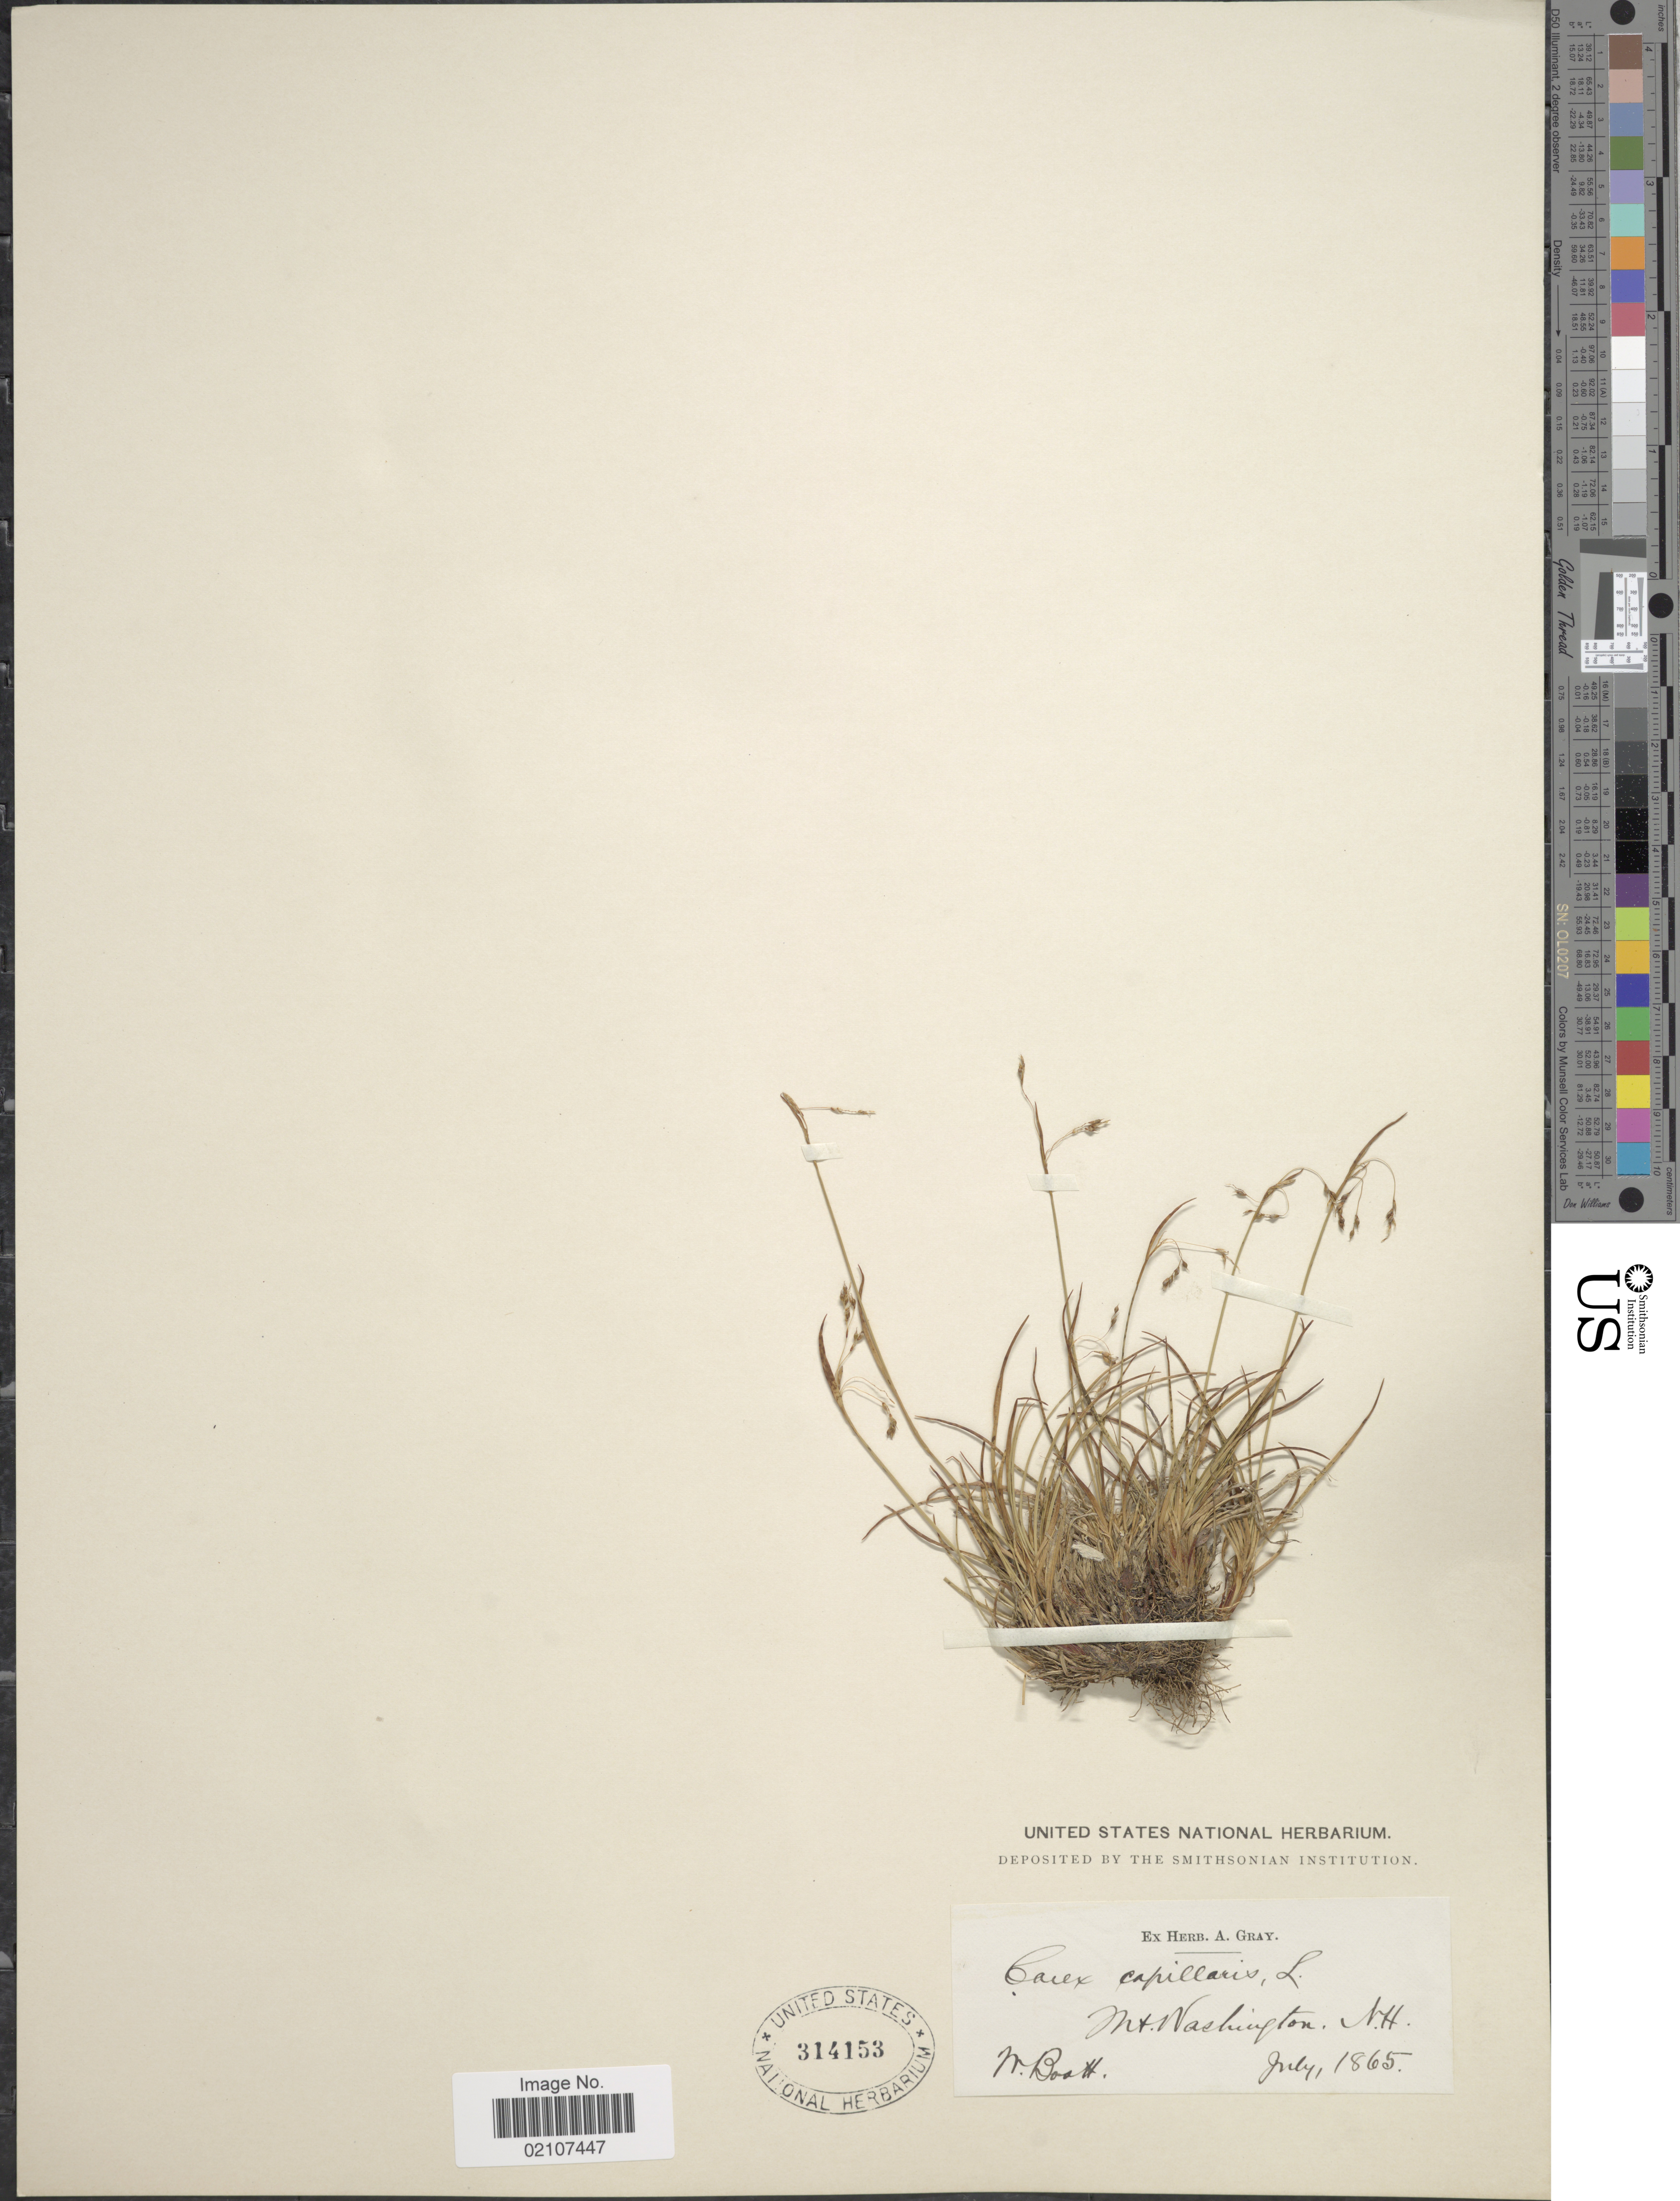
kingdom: Plantae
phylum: Tracheophyta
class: Liliopsida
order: Poales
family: Cyperaceae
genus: Carex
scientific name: Carex capillaris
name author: L.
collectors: W. Boott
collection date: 1865-07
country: United States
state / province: New Hampshire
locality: Mt Washington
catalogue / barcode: US 314153